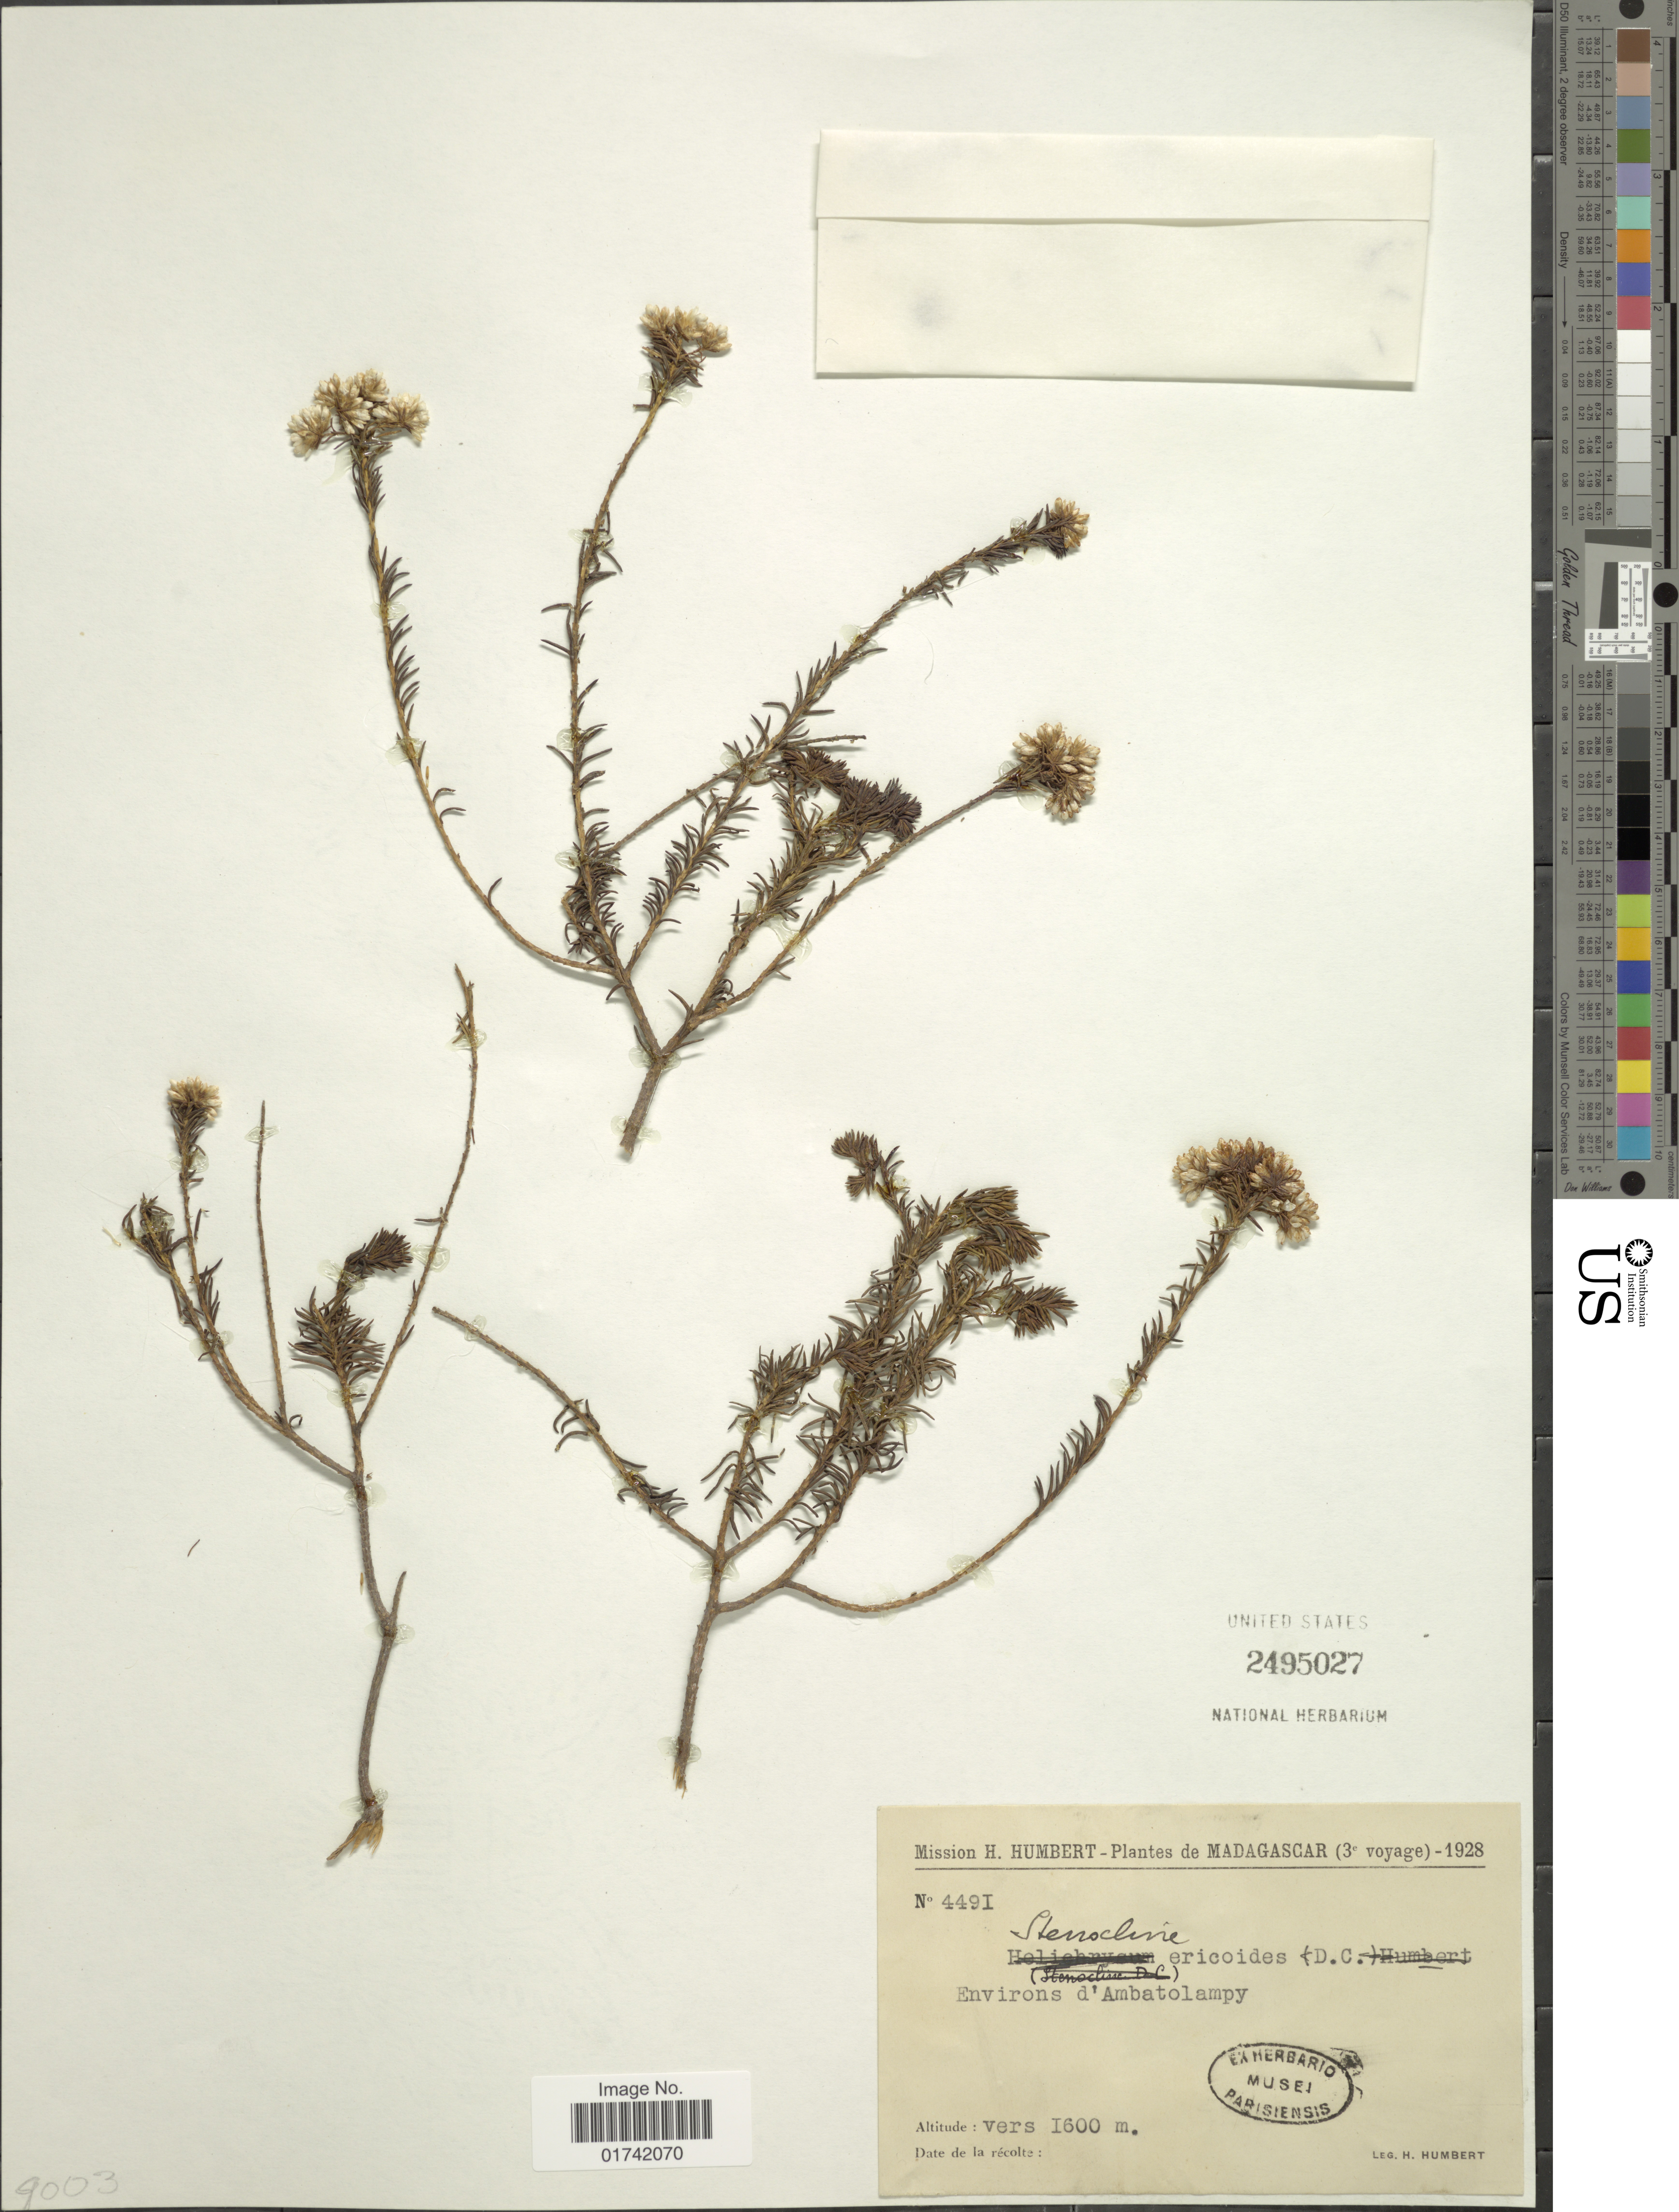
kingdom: Plantae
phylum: Tracheophyta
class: Magnoliopsida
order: Asterales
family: Asteraceae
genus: Stenocline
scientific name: Stenocline ericoides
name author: DC.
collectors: H. Humbert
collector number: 4491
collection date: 1928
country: Madagascar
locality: S'Ambatolampy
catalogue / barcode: US 2495027